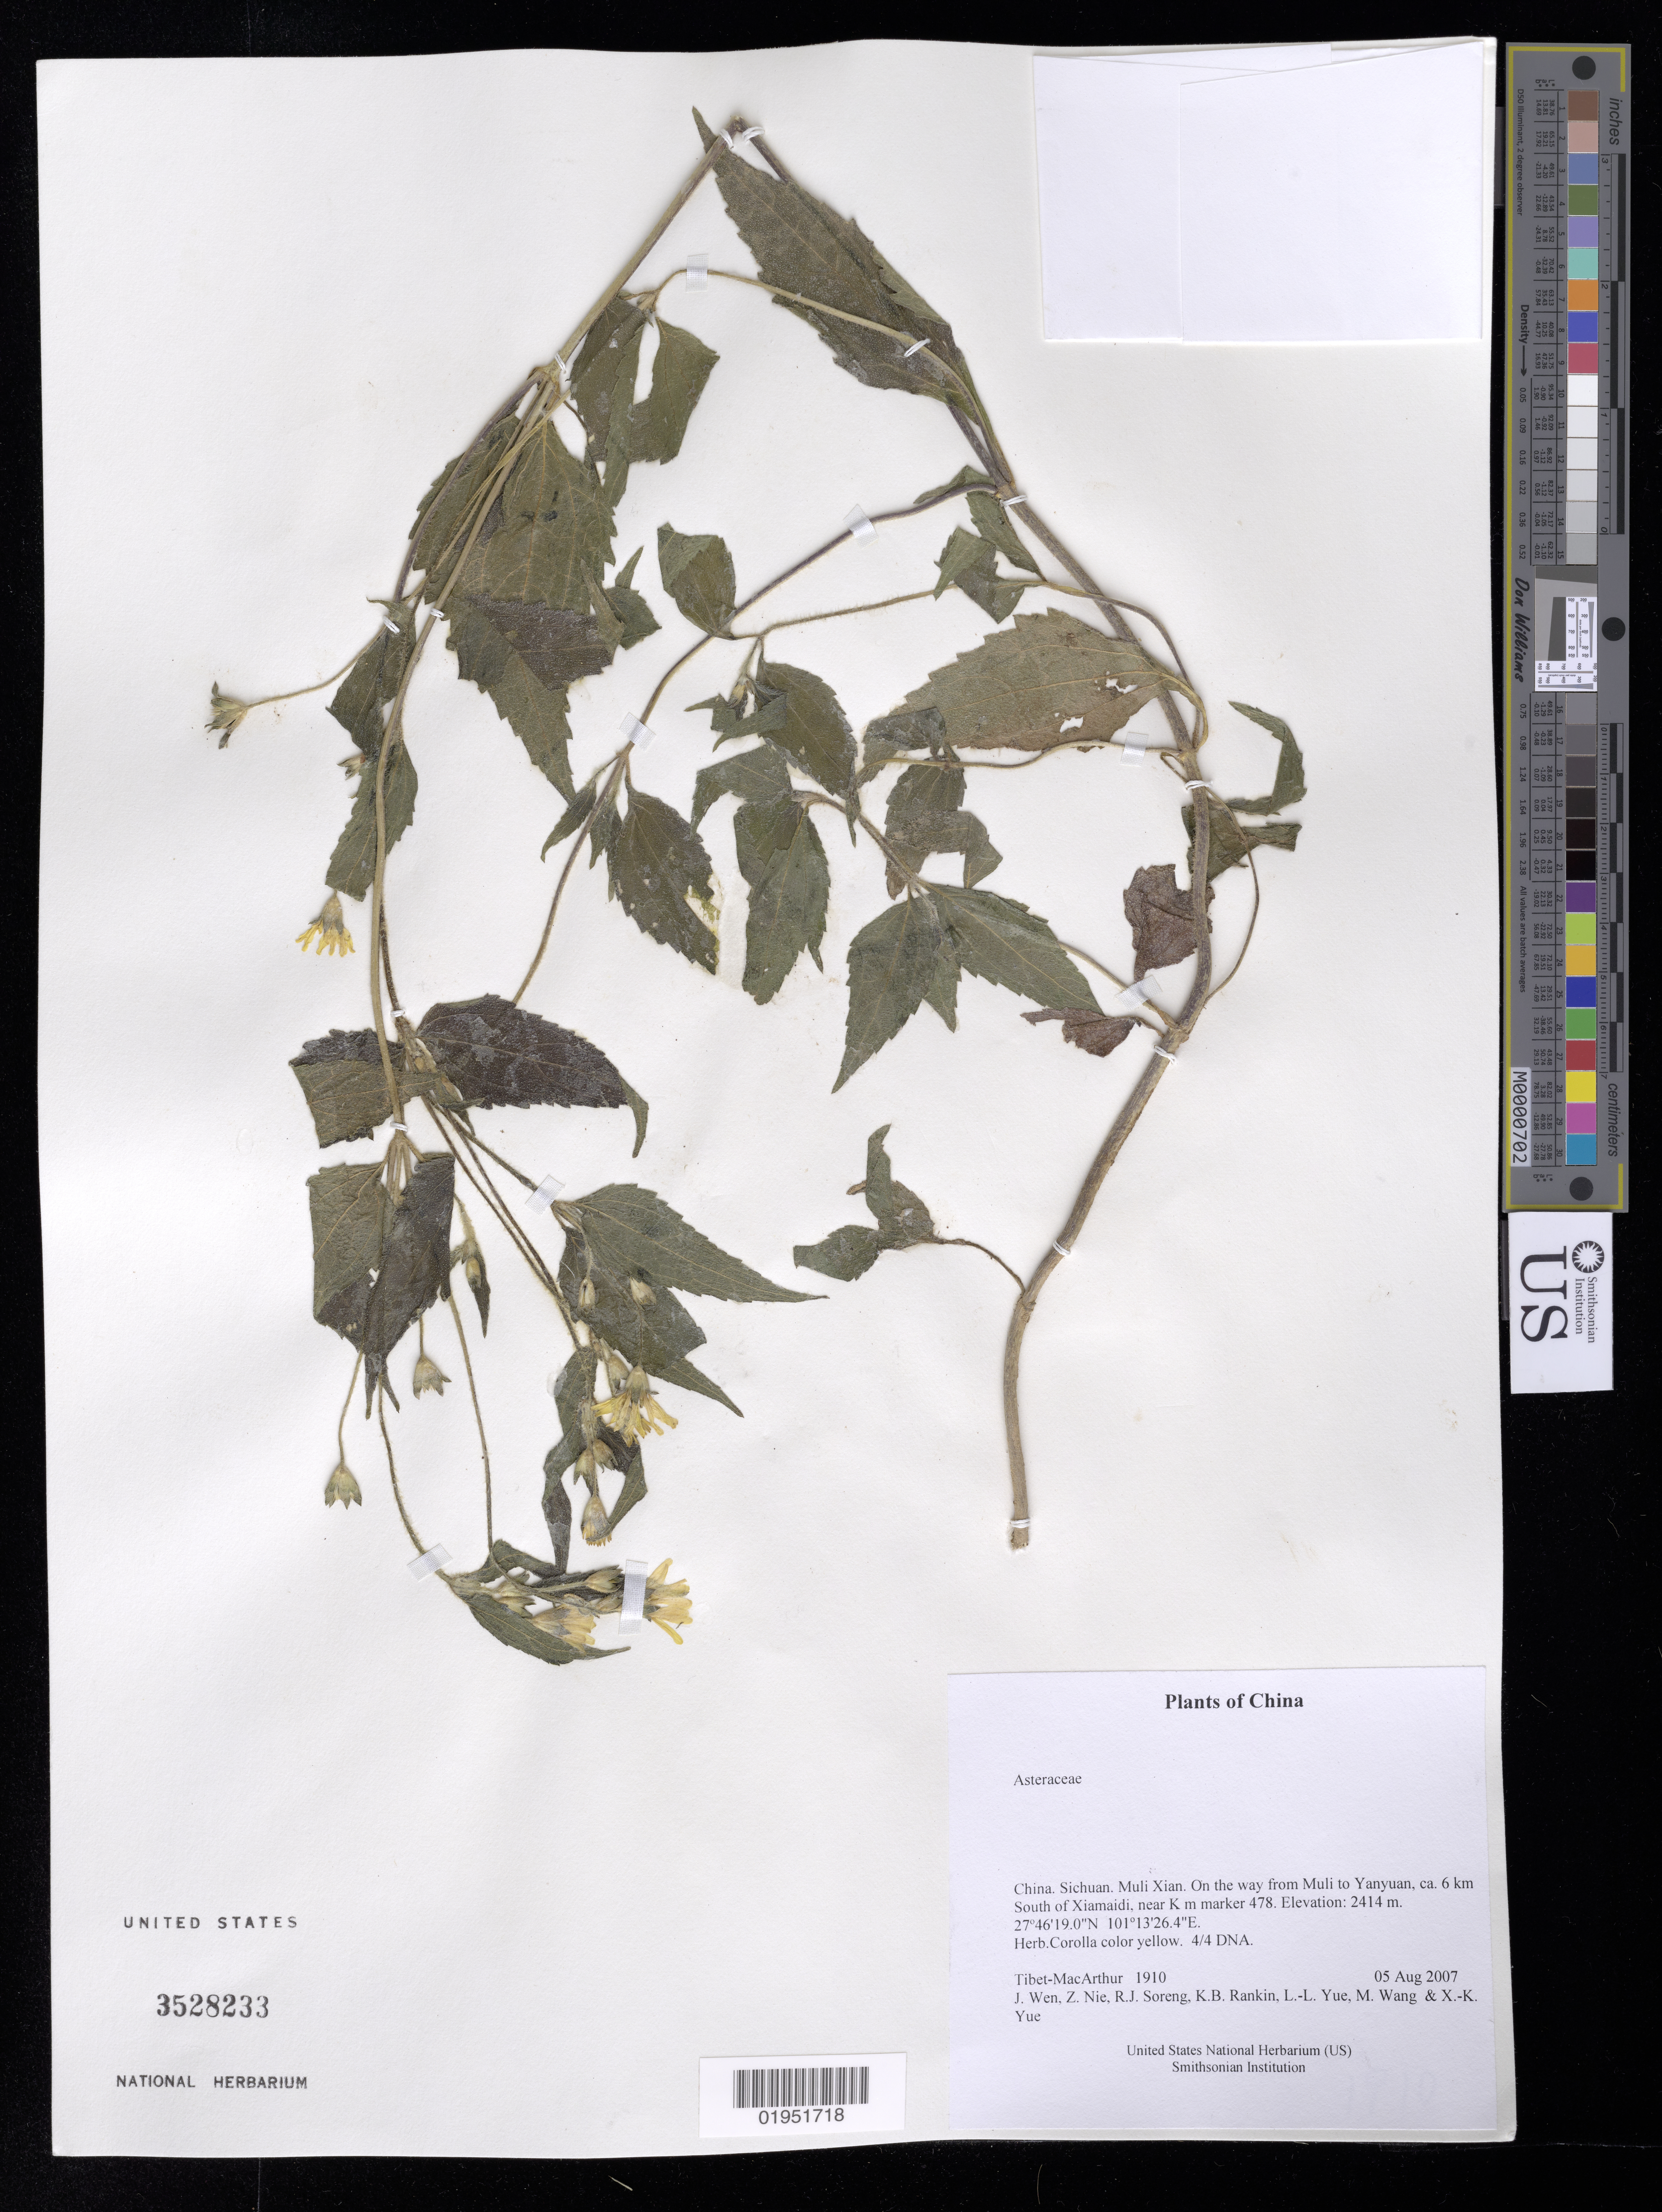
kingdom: Plantae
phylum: Tracheophyta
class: Magnoliopsida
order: Asterales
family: Asteraceae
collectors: Tibet-MacArthur, J. Wen, Z. Nie, R. J. Soreng, K. Rankin, L. Yue, M. Wang & X. Yue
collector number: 1910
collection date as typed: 05 Aug 2007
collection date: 2007-08-05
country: China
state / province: Sichuan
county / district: Muli Xian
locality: On the way from Muli to Yanyuan, ca. 6 km South of Xiamaidi, near K m marker 478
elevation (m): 2414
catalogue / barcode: US 3528233